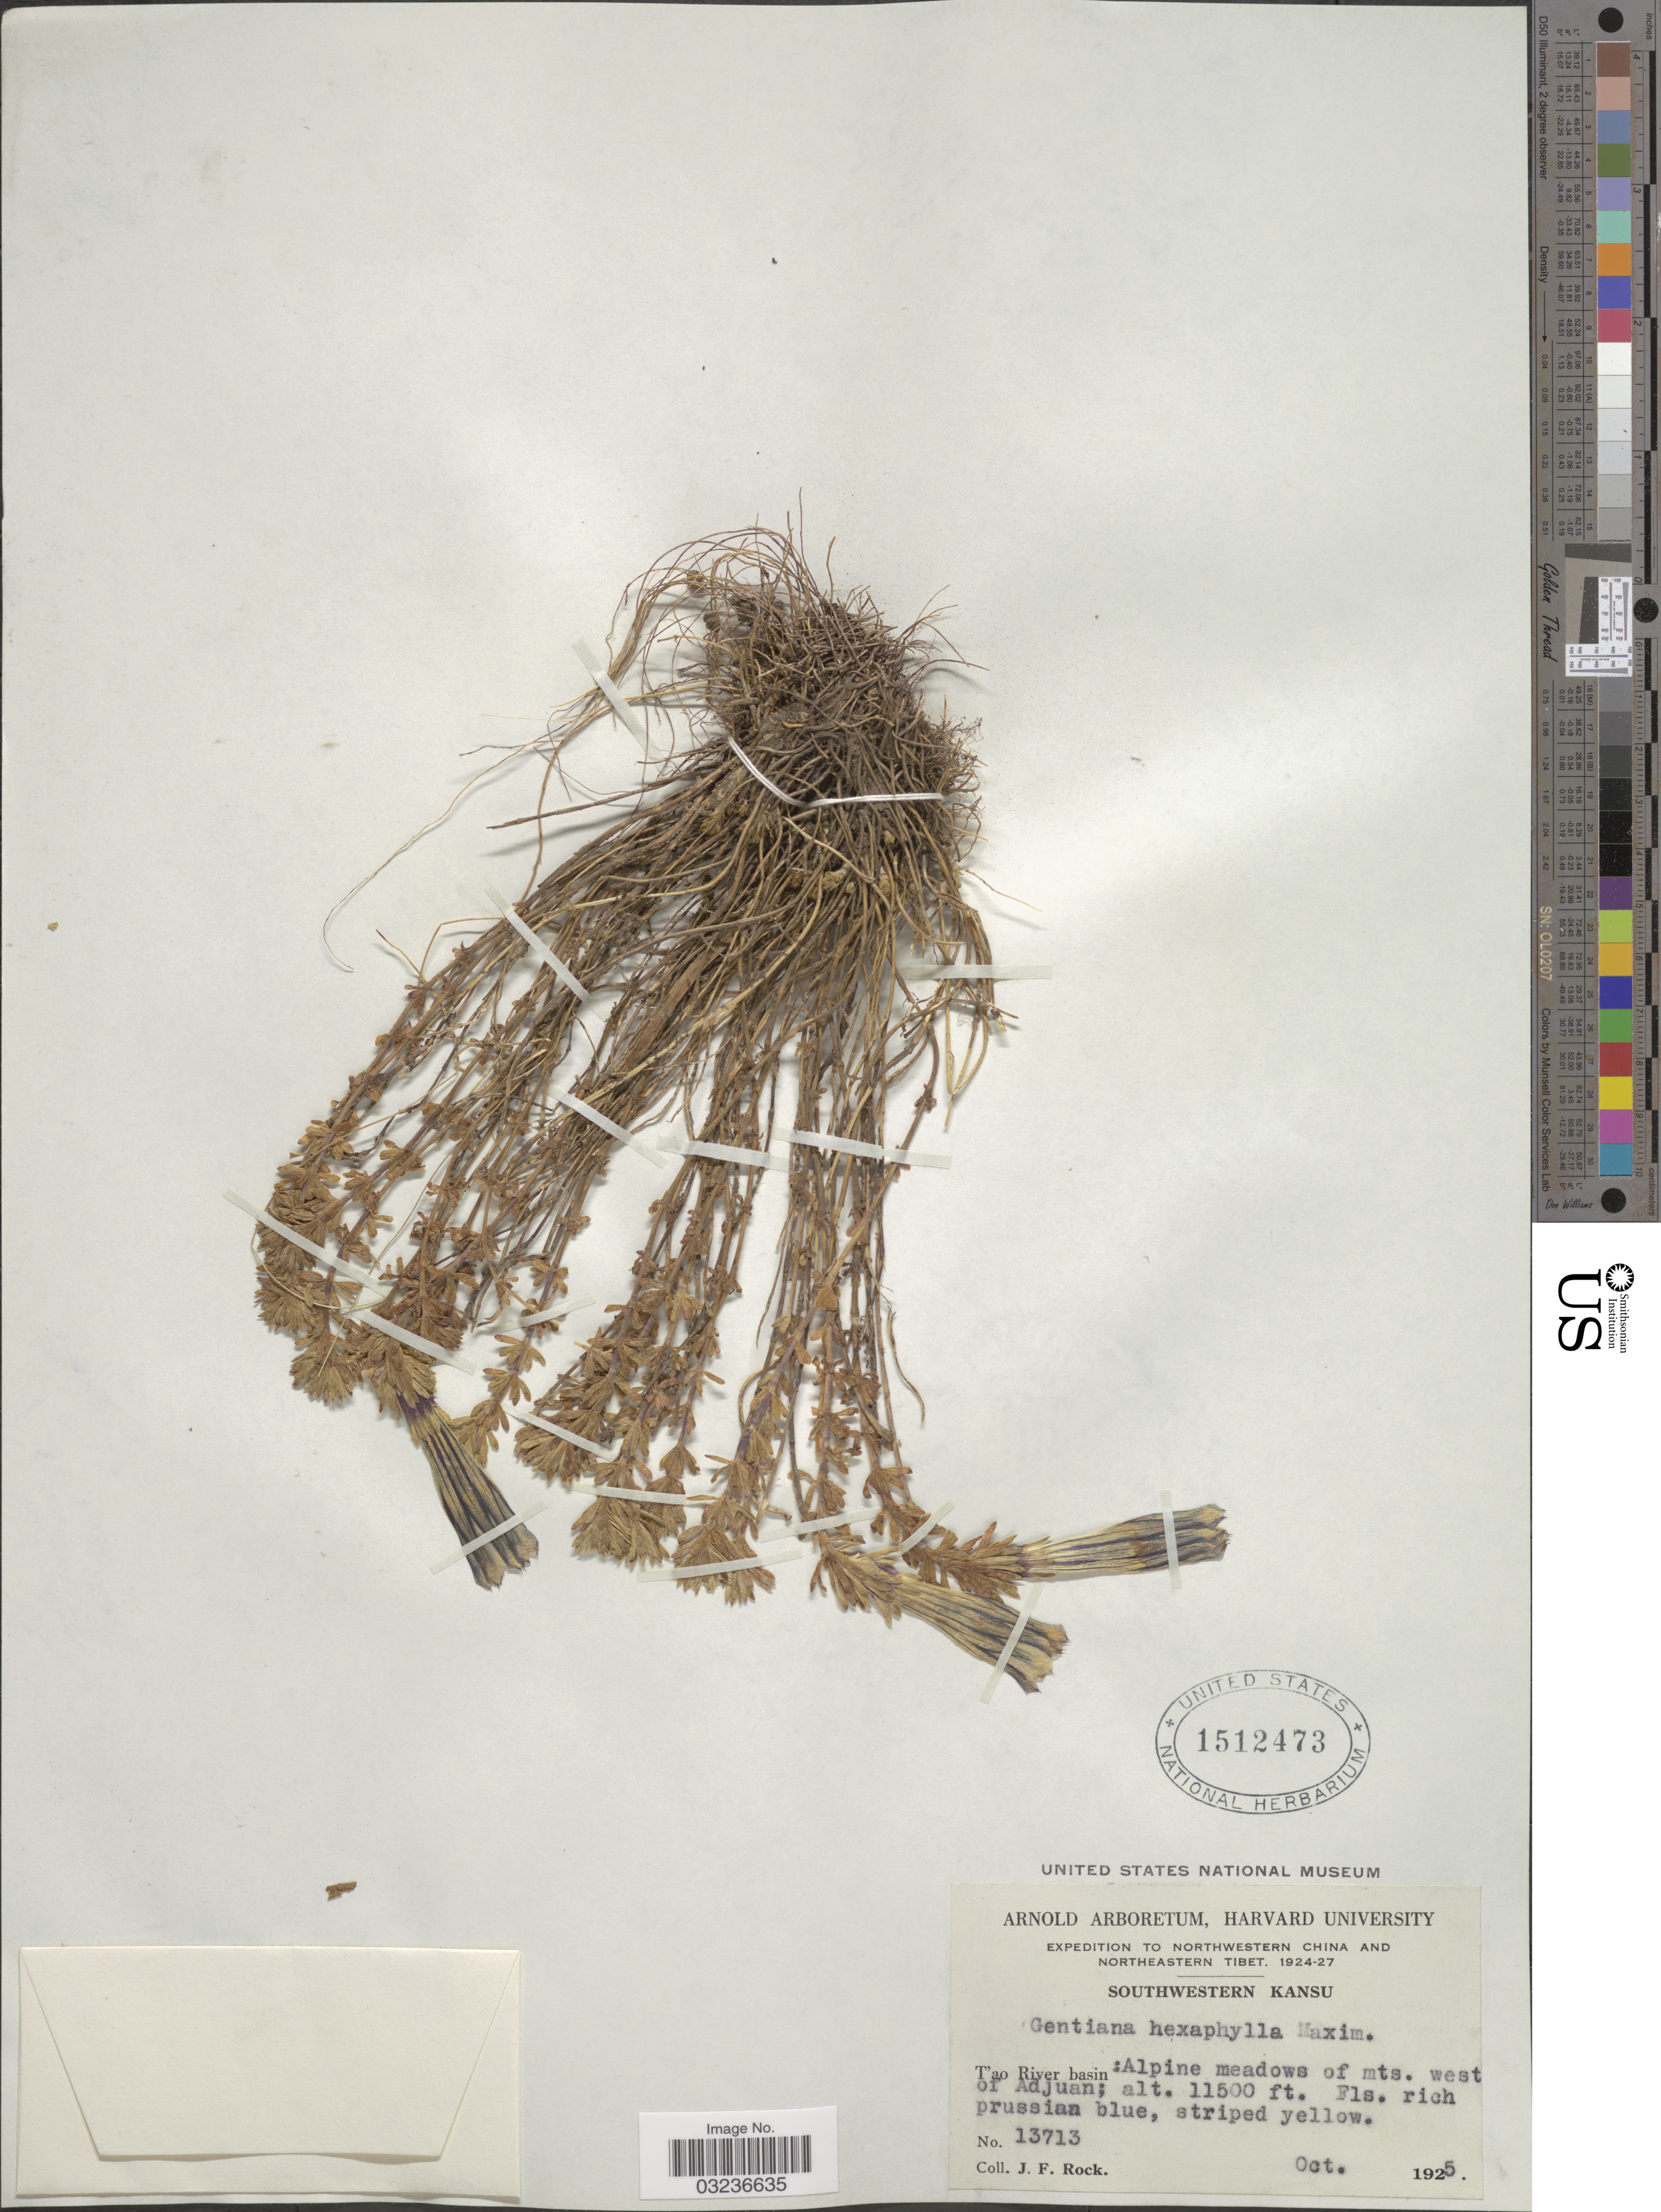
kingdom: Plantae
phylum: Tracheophyta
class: Magnoliopsida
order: Gentianales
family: Gentianaceae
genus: Gentiana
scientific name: Gentiana hexaphylla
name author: Maxim. ex Kusn.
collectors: J. Rock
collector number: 13713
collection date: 1925-10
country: China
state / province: Gansu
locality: Northwestern China and Northeastern Tibet. Southwestern Kansu. T'ao River basin: Alpine meadows of mts. west of Adjuan.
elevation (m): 3505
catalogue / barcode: US 1512473